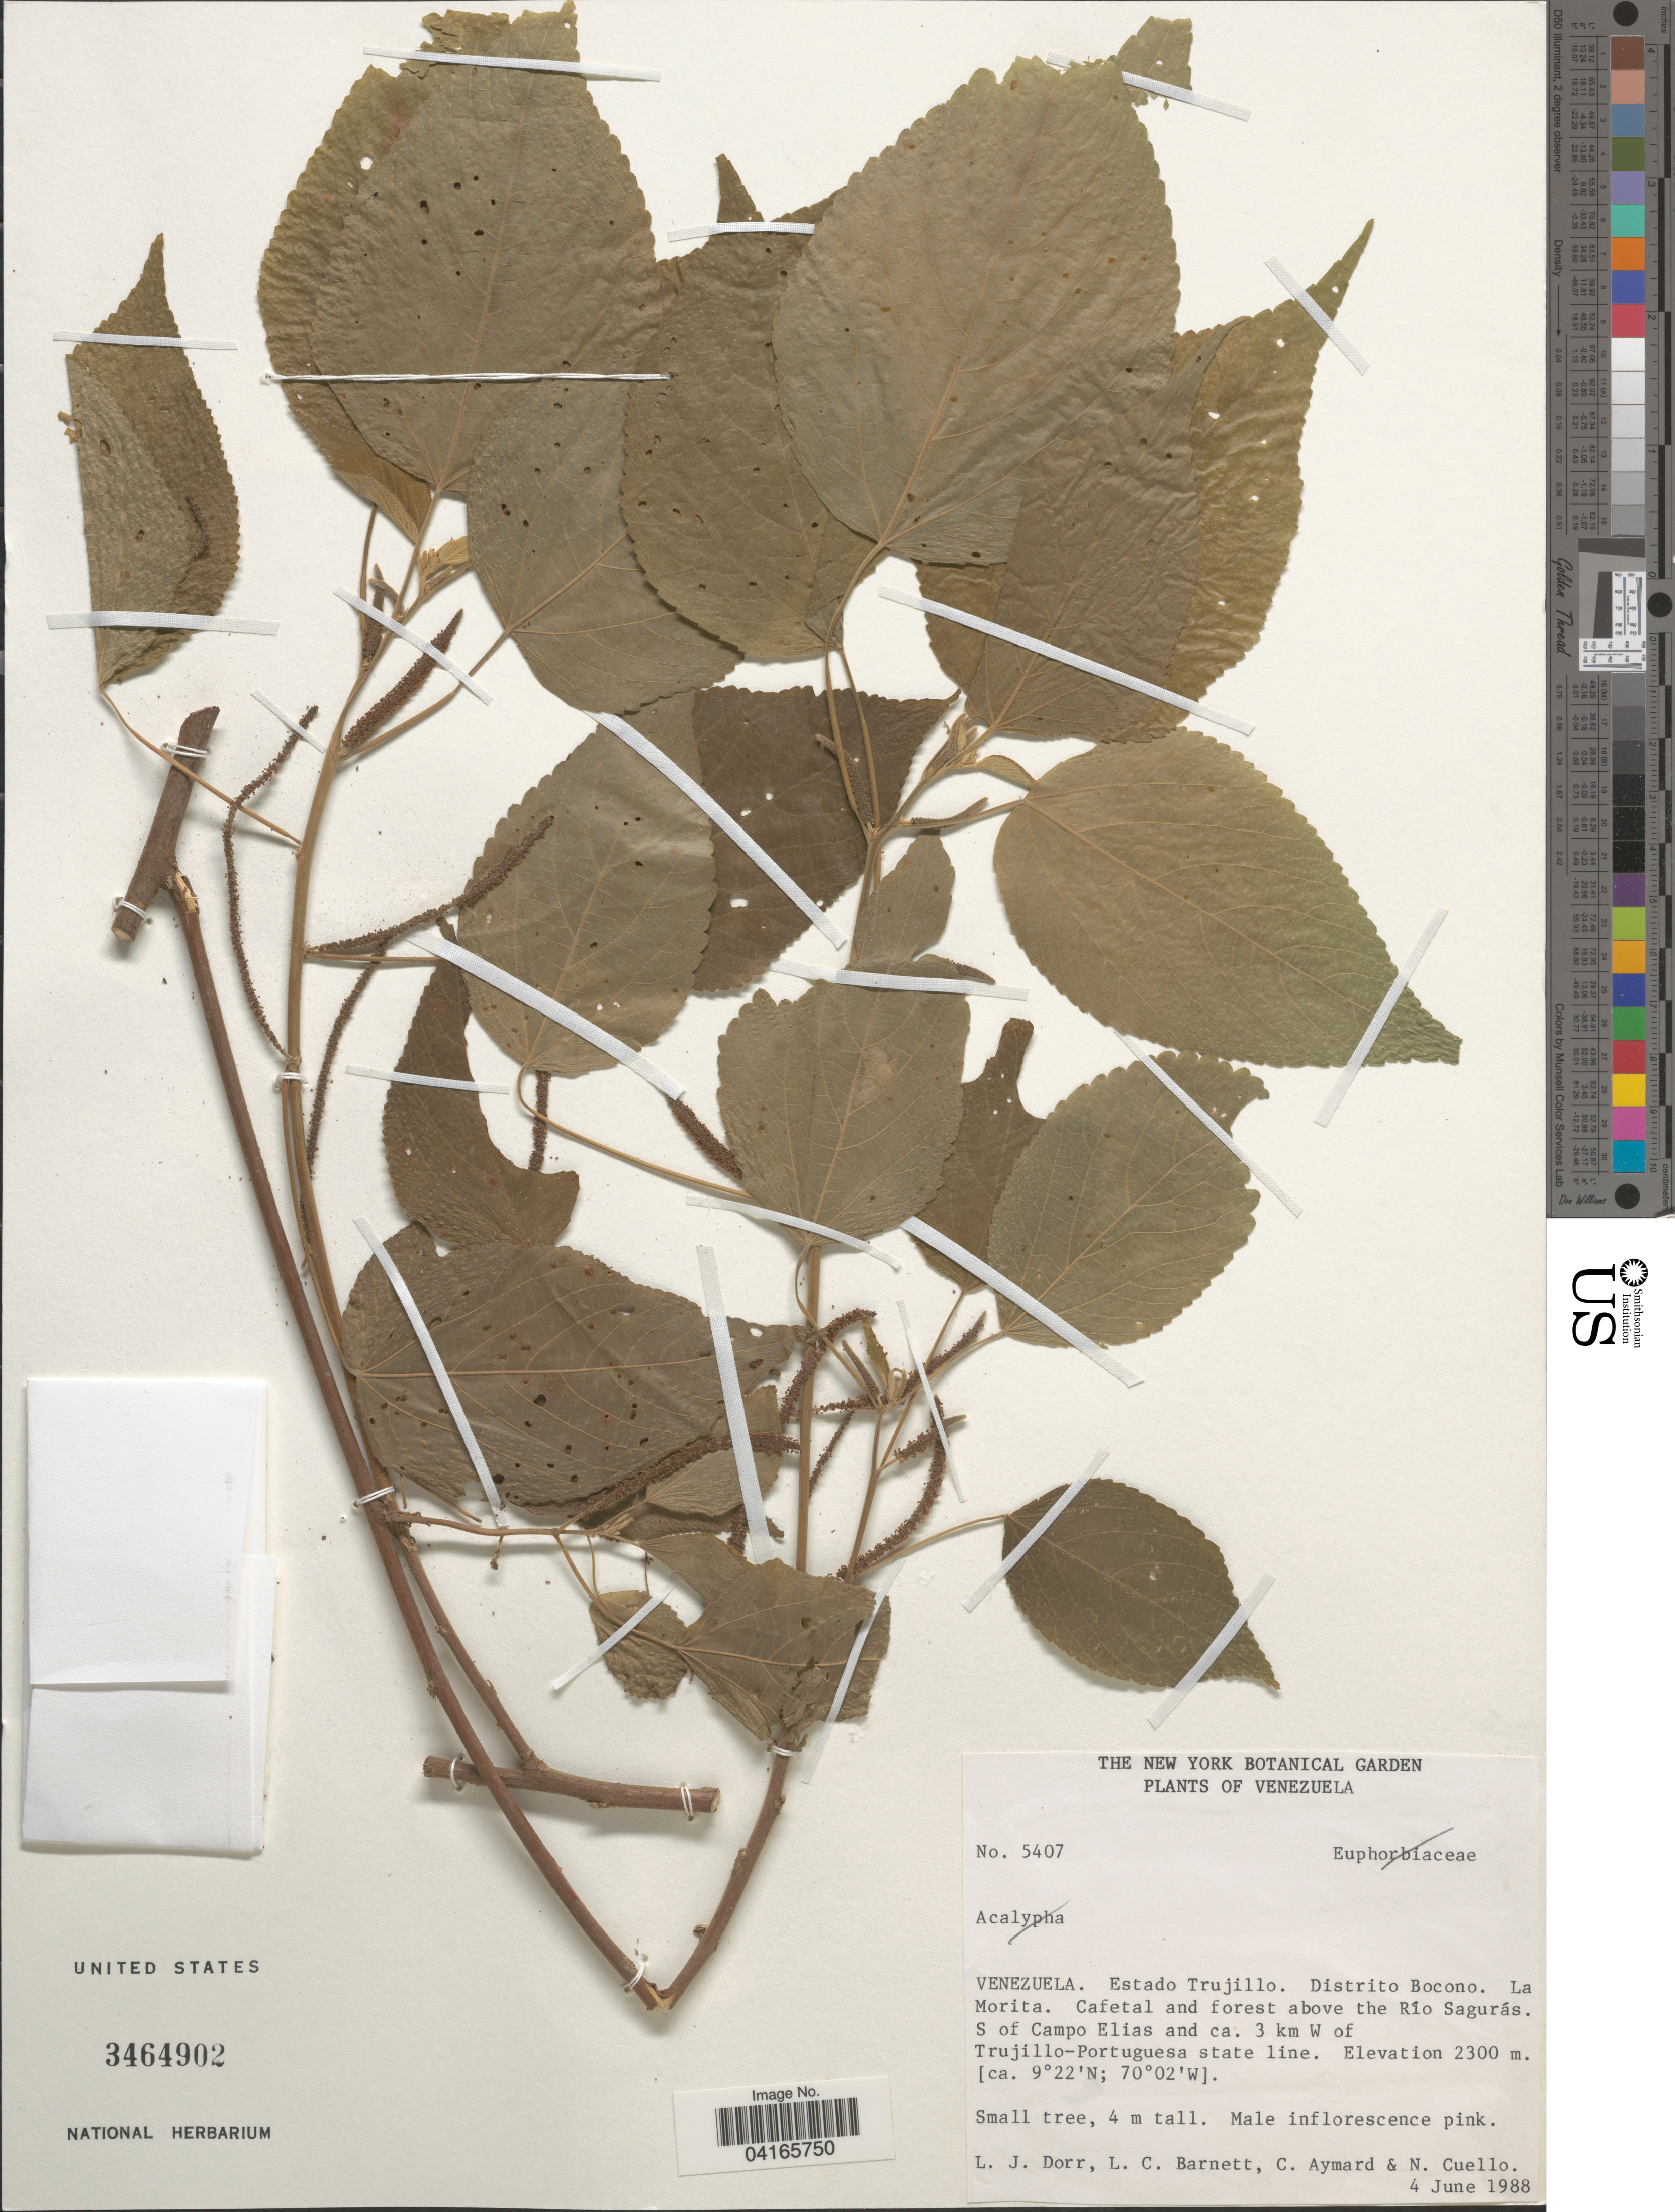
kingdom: Plantae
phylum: Tracheophyta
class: Magnoliopsida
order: Malpighiales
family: Euphorbiaceae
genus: Acalypha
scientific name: Acalypha sp.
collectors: L. J. Dorr, L. C. Barnett, G. A. Aymard & N. L. Cuello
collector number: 5407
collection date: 1988-06-04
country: Venezuela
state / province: Trujillo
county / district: Boconó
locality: La Morita. Cafetal and forest above the Río Sagurás. S of Campo Elias and ca. 3 km W of Trujillo-Portuguesa state line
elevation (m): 2300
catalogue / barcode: US 3464902